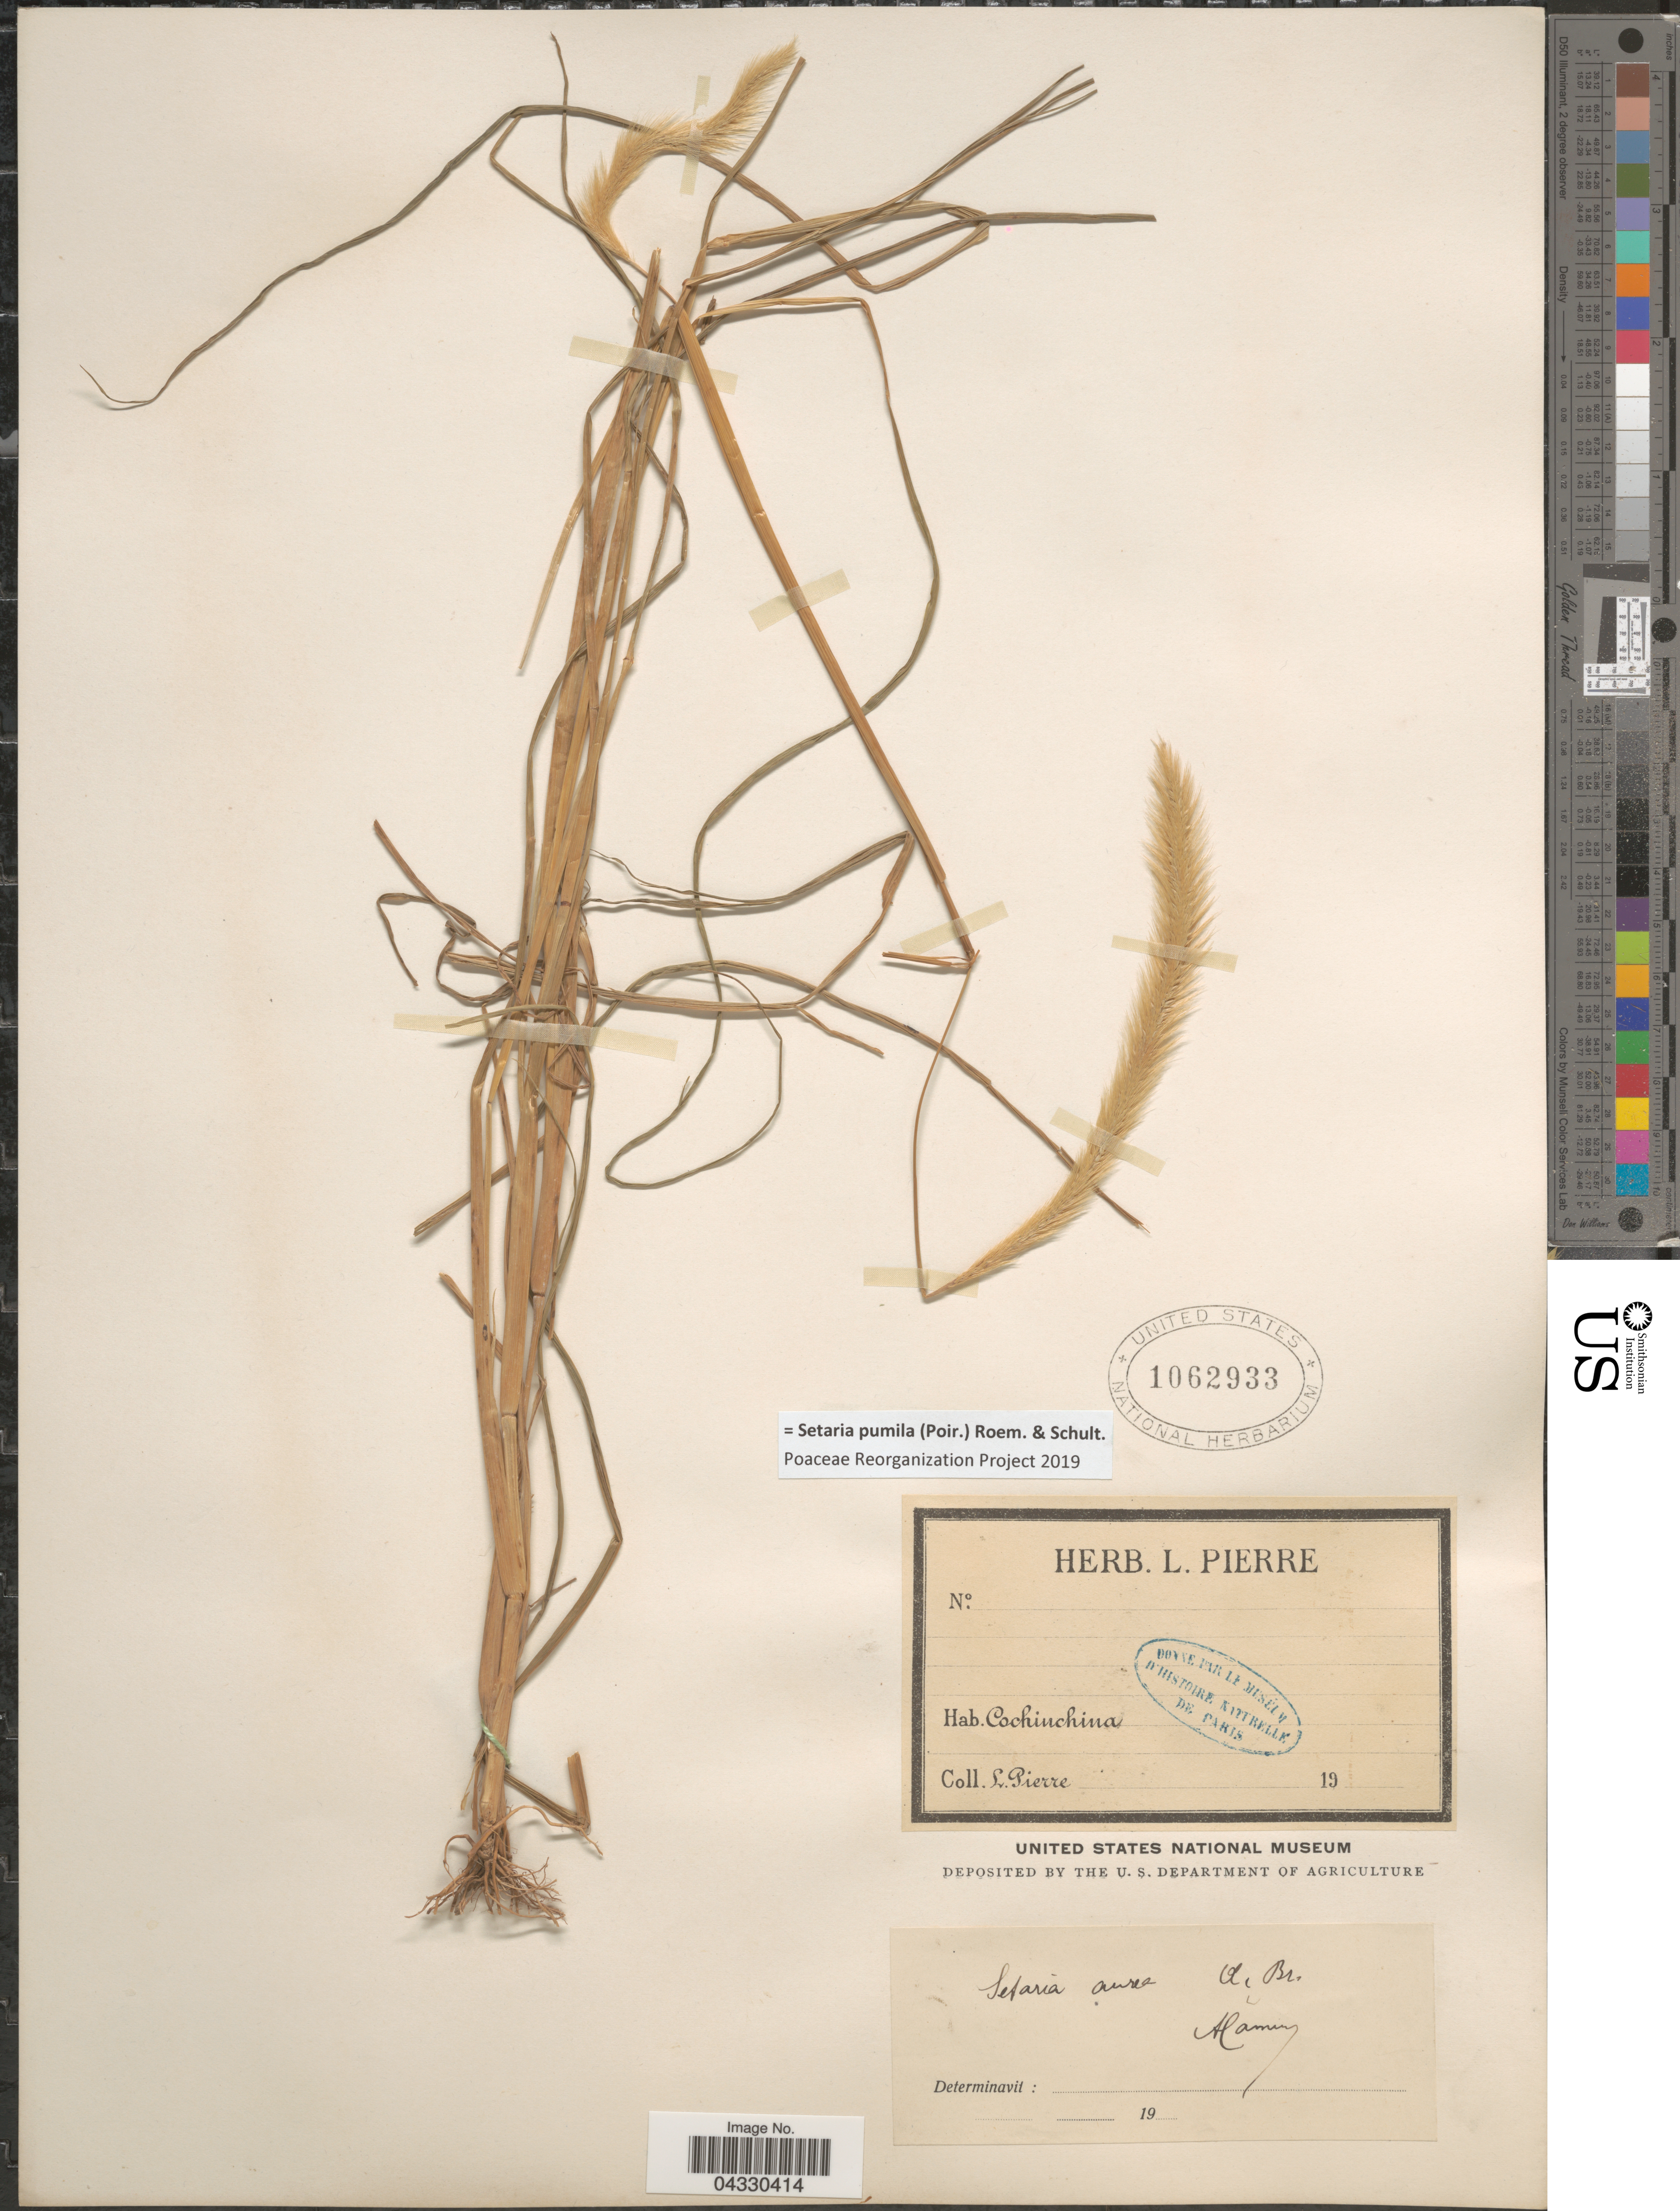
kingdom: Plantae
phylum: Tracheophyta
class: Liliopsida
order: Poales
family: Poaceae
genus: Setaria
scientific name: Setaria pumila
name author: (Poir.) Roem. & Schult.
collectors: L. Pierre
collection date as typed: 19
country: Vietnam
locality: Cochinchina.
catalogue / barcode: US 1062933